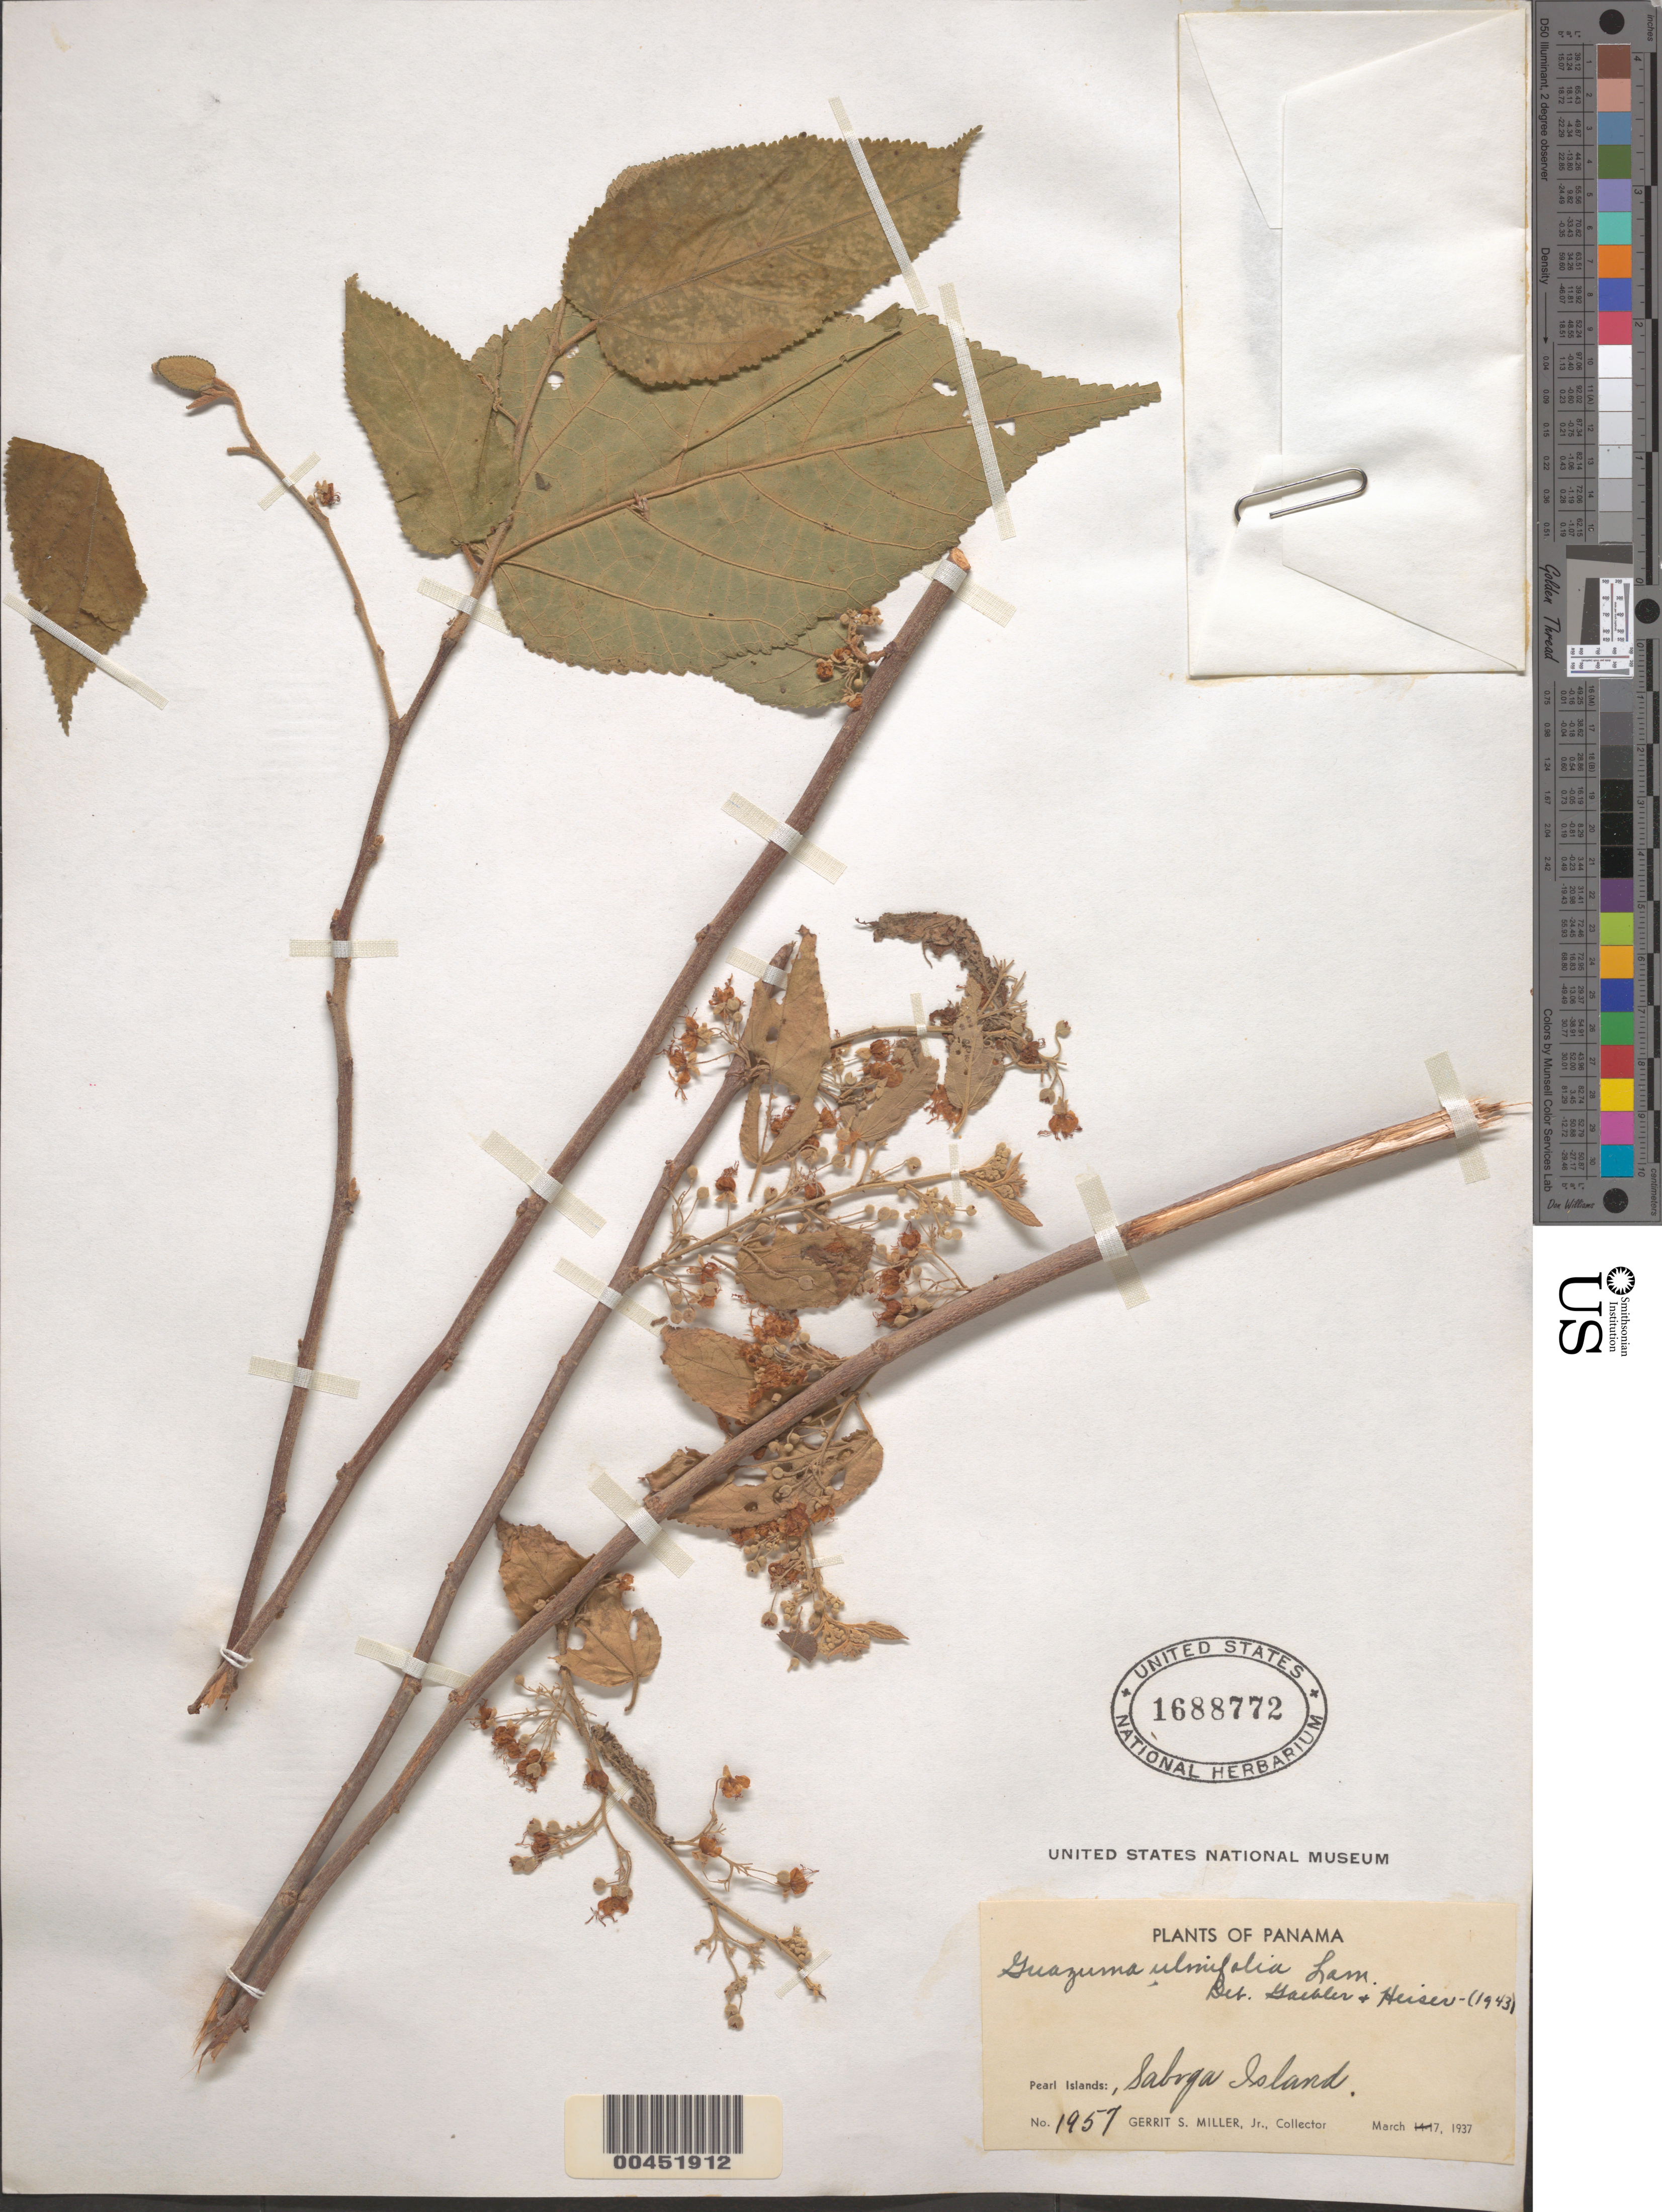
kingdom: Plantae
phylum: Tracheophyta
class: Magnoliopsida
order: Malvales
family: Malvaceae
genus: Guazuma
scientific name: Guazuma ulmifolia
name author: Lam.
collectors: G. S. Miller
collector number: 1957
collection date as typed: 17 Mar 1937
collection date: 1937-03-17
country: Panama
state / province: Panamá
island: Saboga Island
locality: Saboga I. [Perlas Is.]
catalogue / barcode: US 1688772